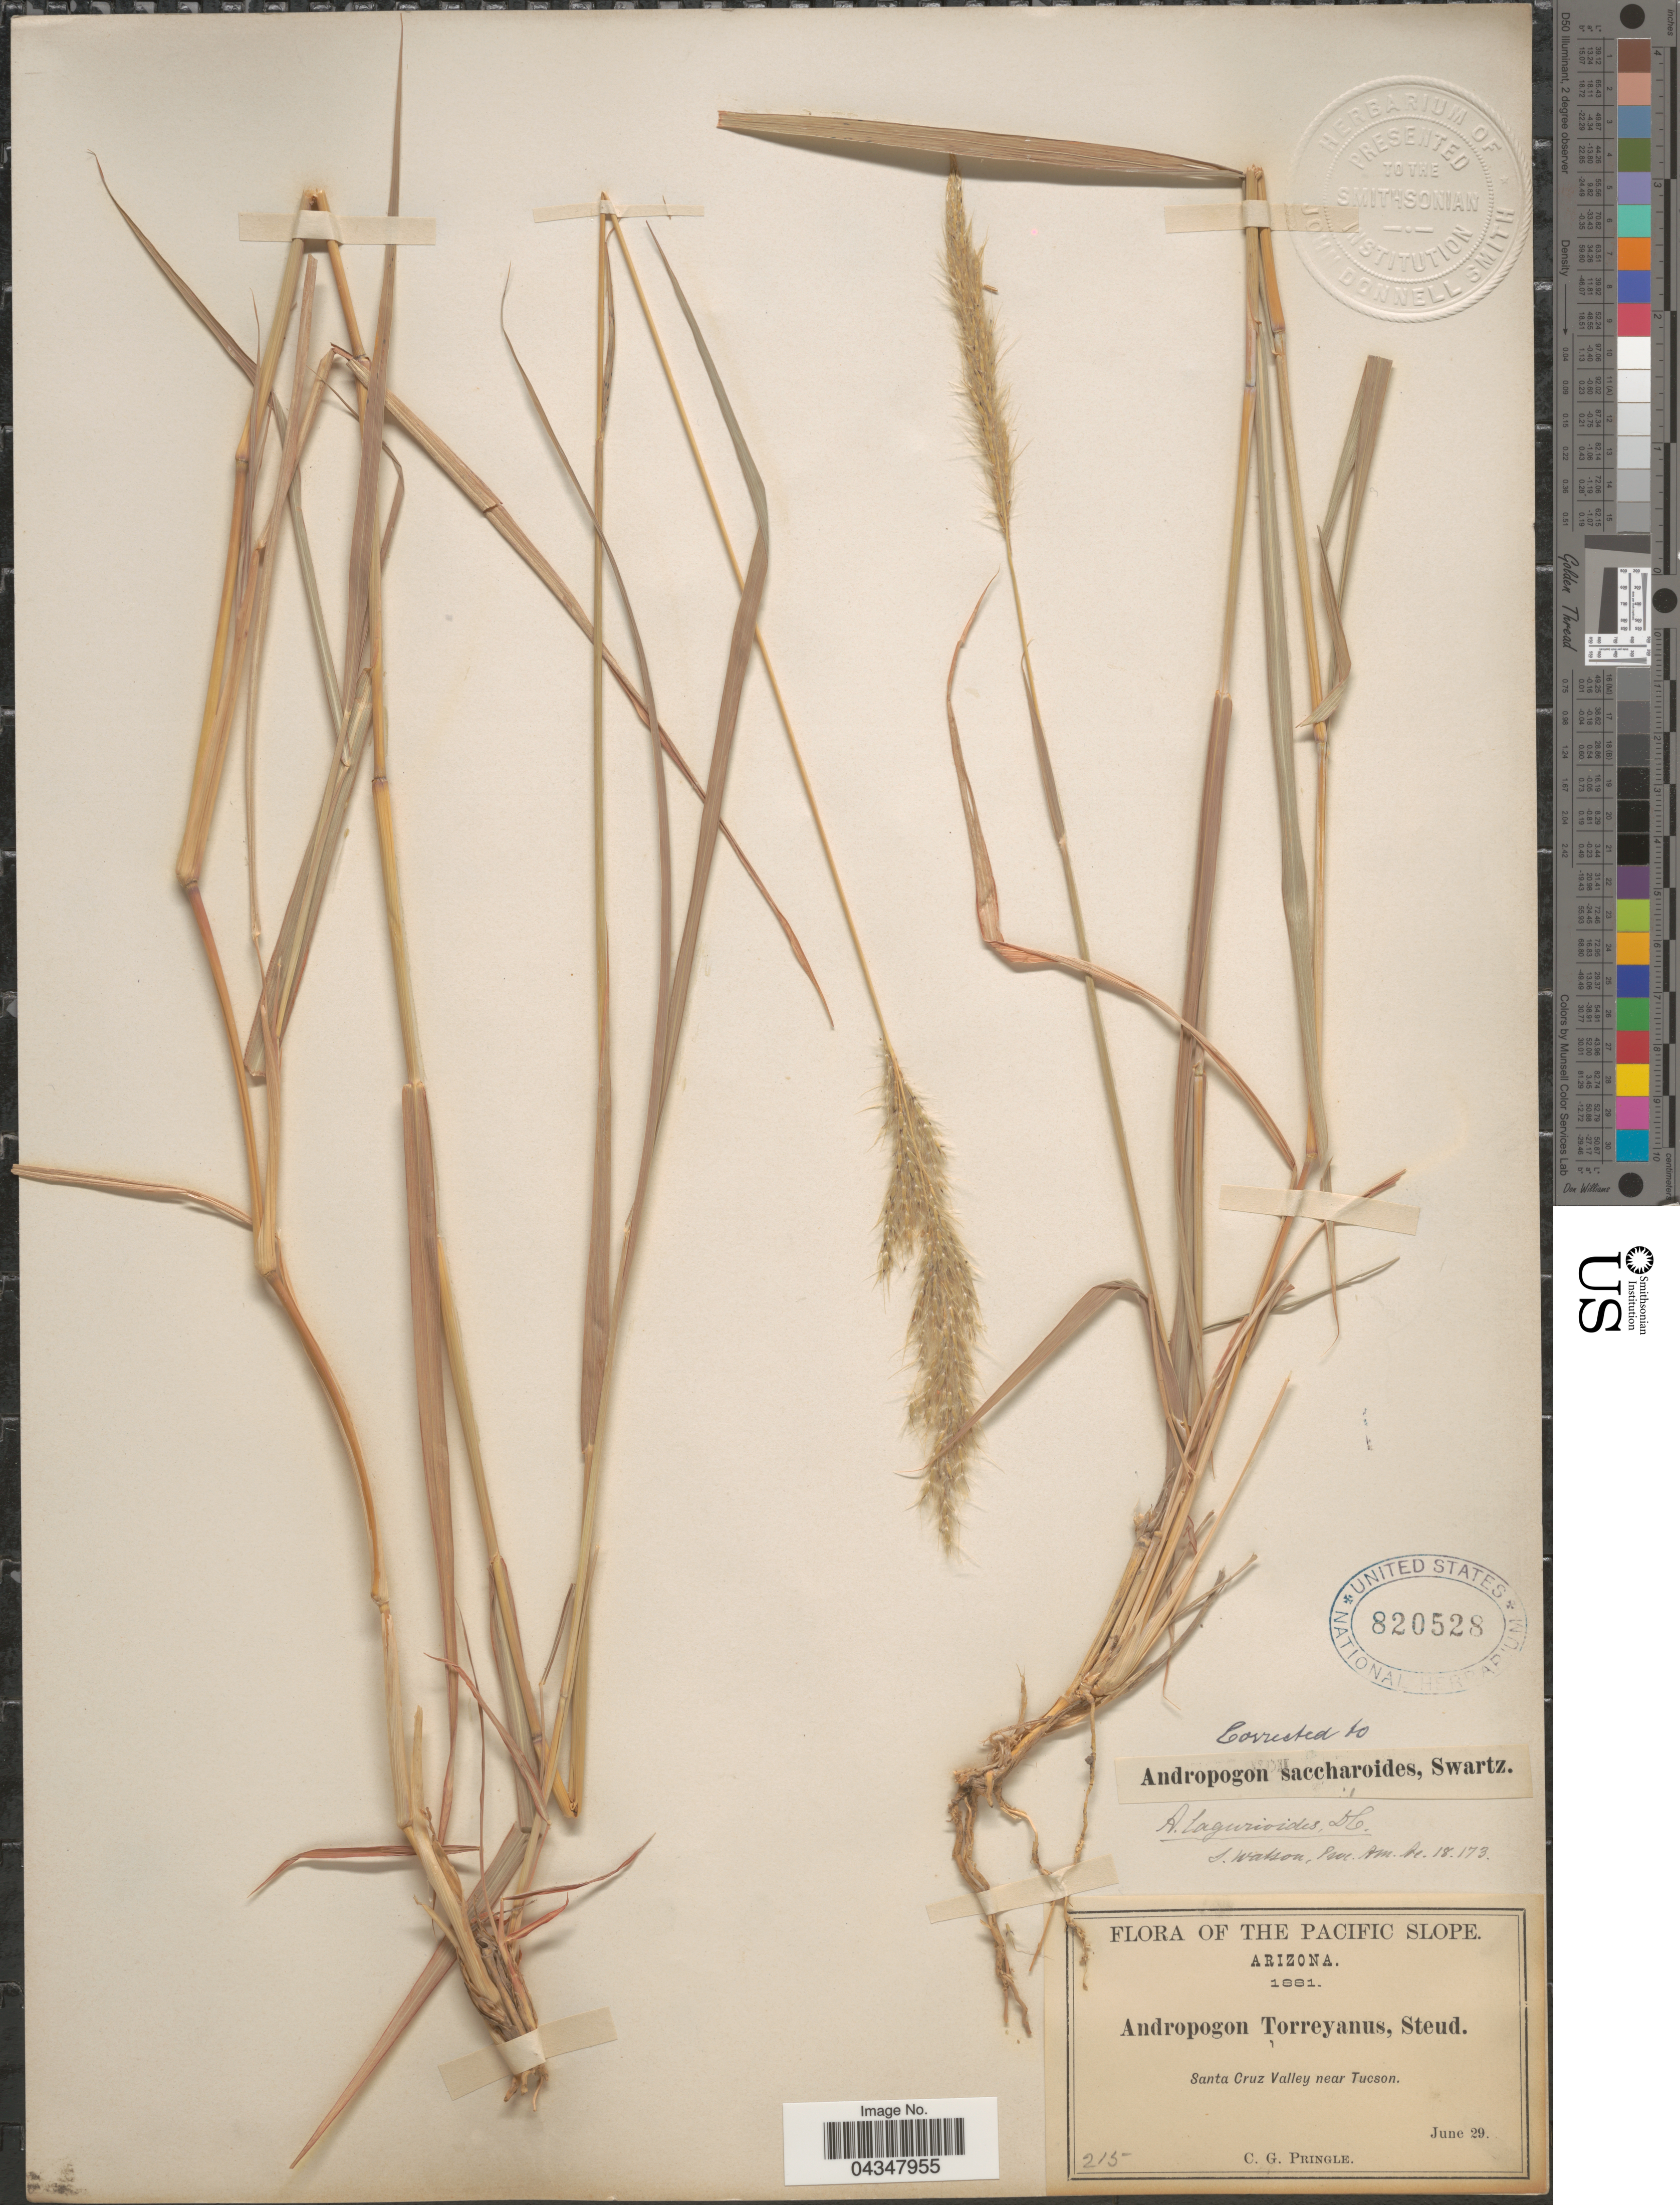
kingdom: Plantae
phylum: Tracheophyta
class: Liliopsida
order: Poales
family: Poaceae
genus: Bothriochloa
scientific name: Bothriochloa saccharoides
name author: (Sw.) Rydb.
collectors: C. G. Pringle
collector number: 215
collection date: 1881-06-29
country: United States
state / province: Arizona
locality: The Pacific Slope. Santa Cruz Valley near Tucson.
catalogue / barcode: US 820528